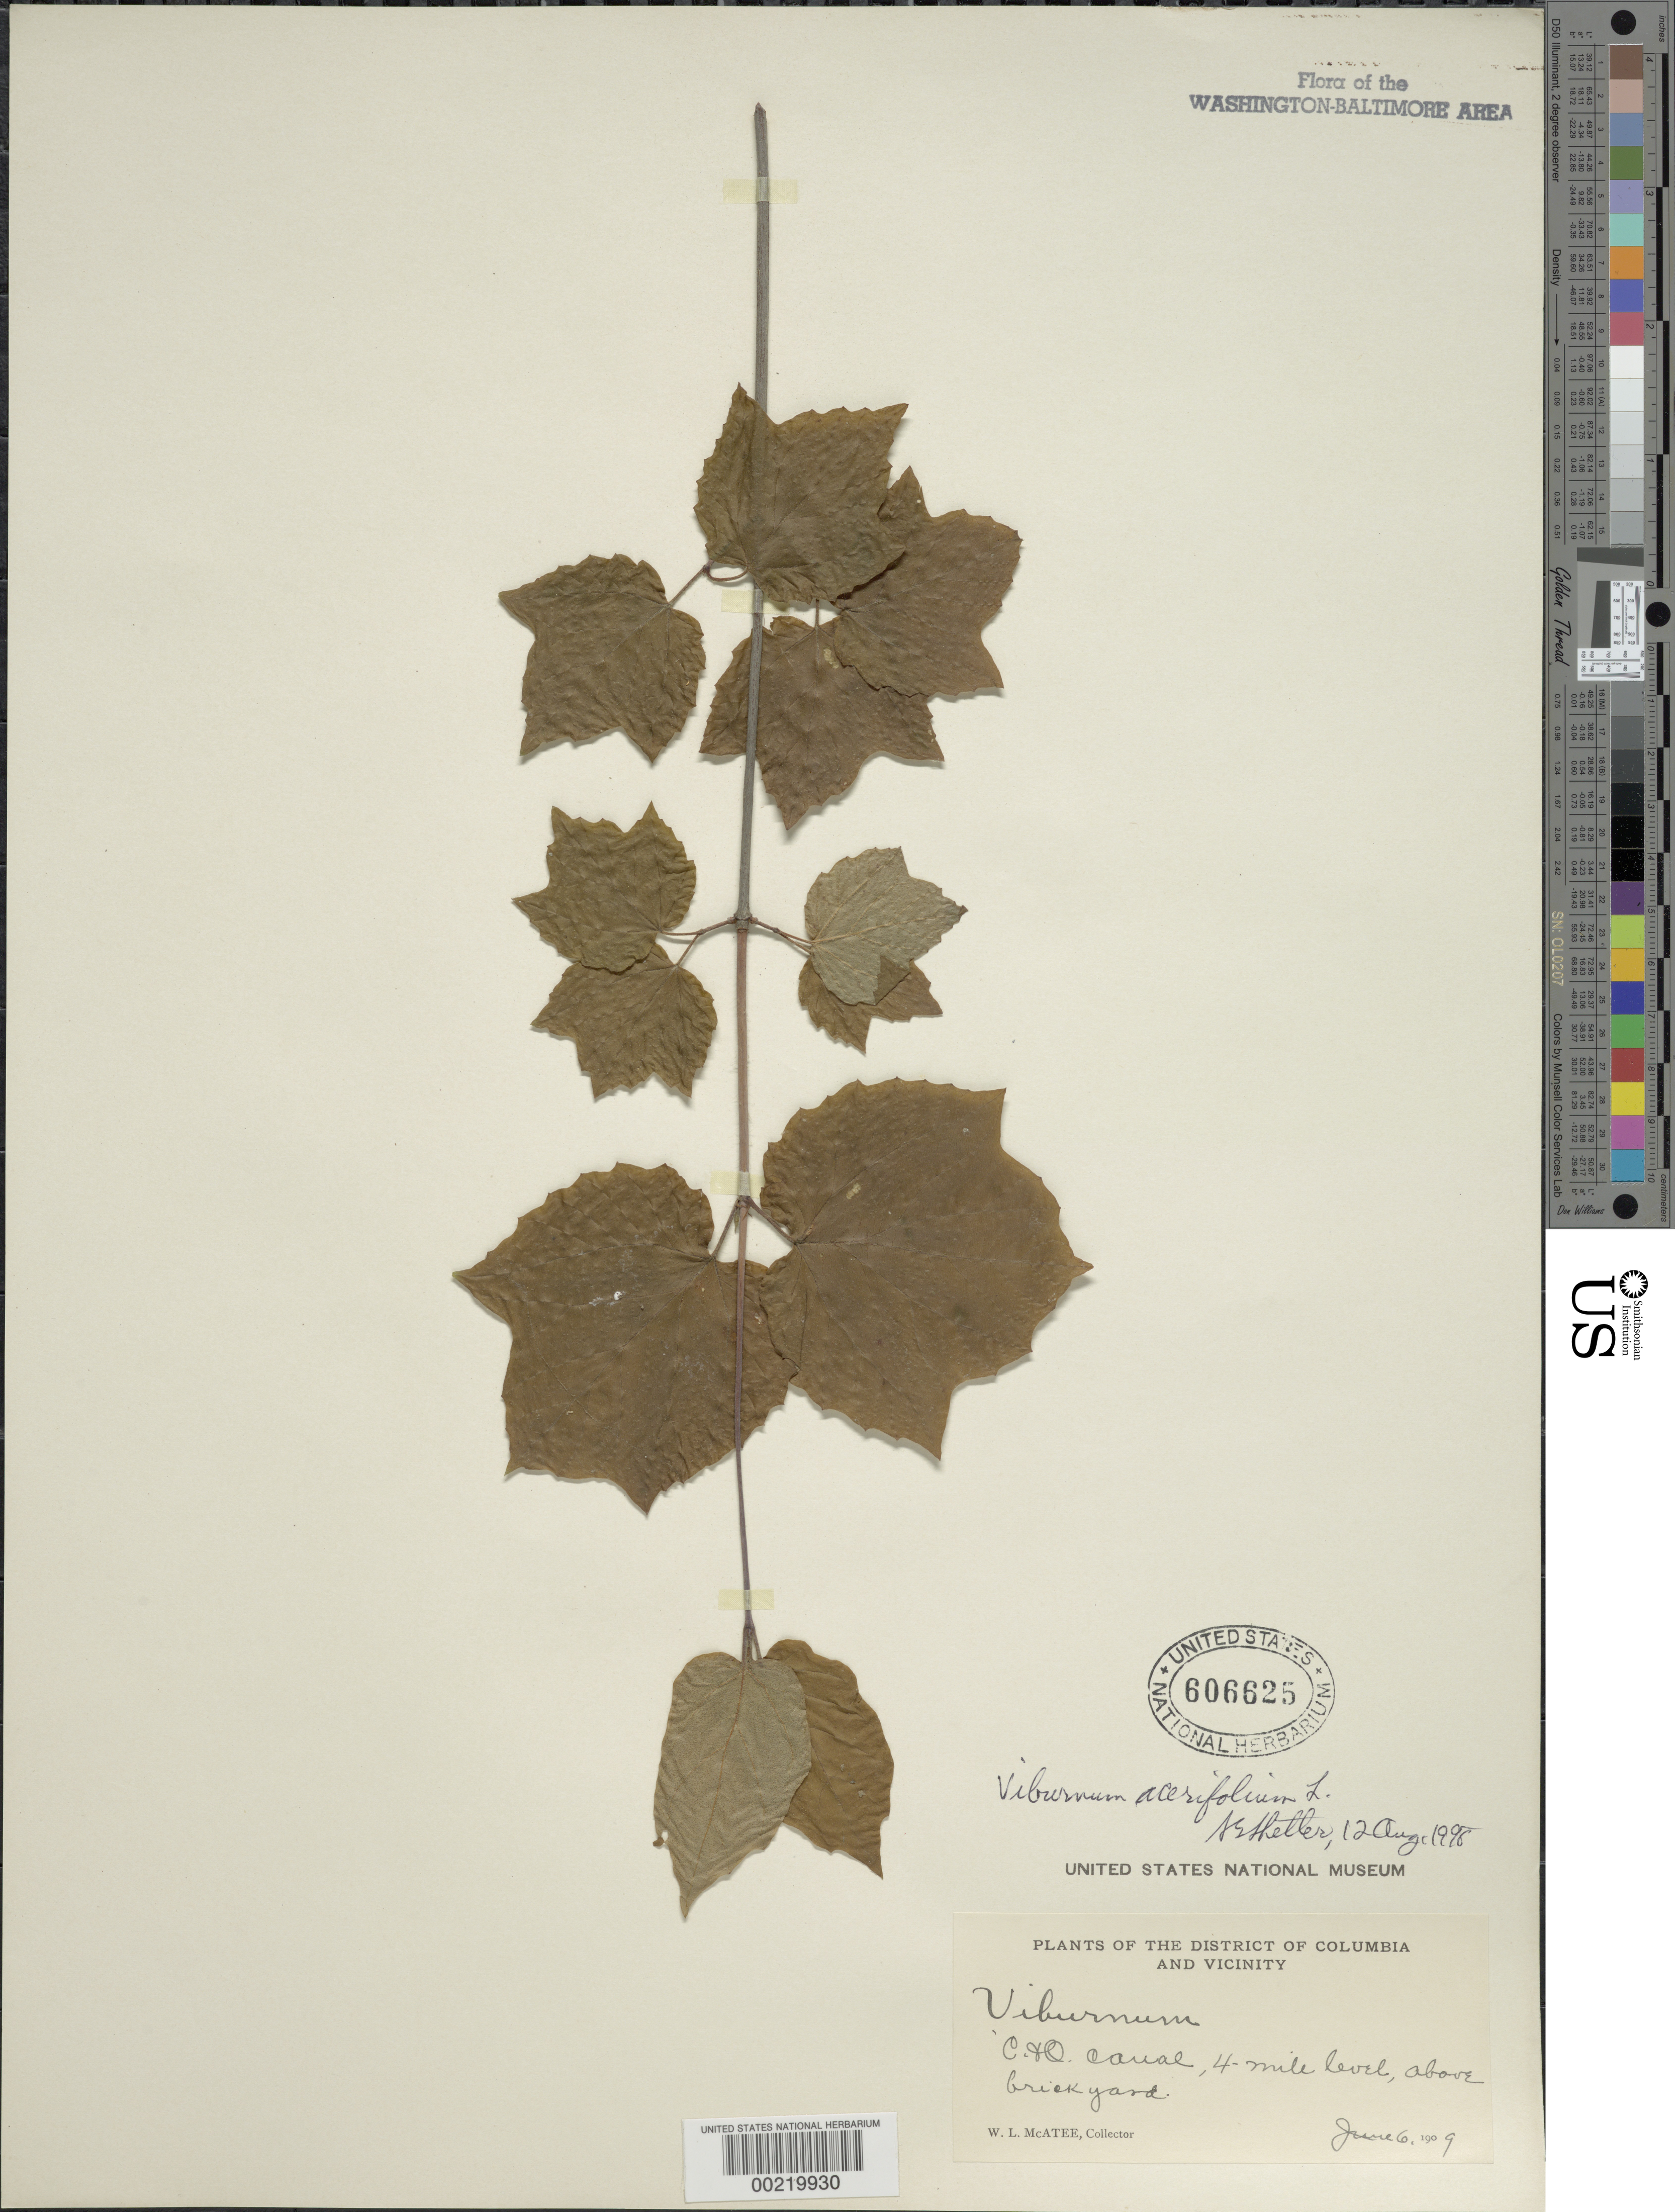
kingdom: Plantae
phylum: Tracheophyta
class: Magnoliopsida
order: Dipsacales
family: Viburnaceae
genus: Viburnum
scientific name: Viburnum acerifolium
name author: L.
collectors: W. McAtee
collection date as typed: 06 Jun 1909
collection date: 1909-06-06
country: United States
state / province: Maryland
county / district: Montgomery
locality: C. & O. Canal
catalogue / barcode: US 606625